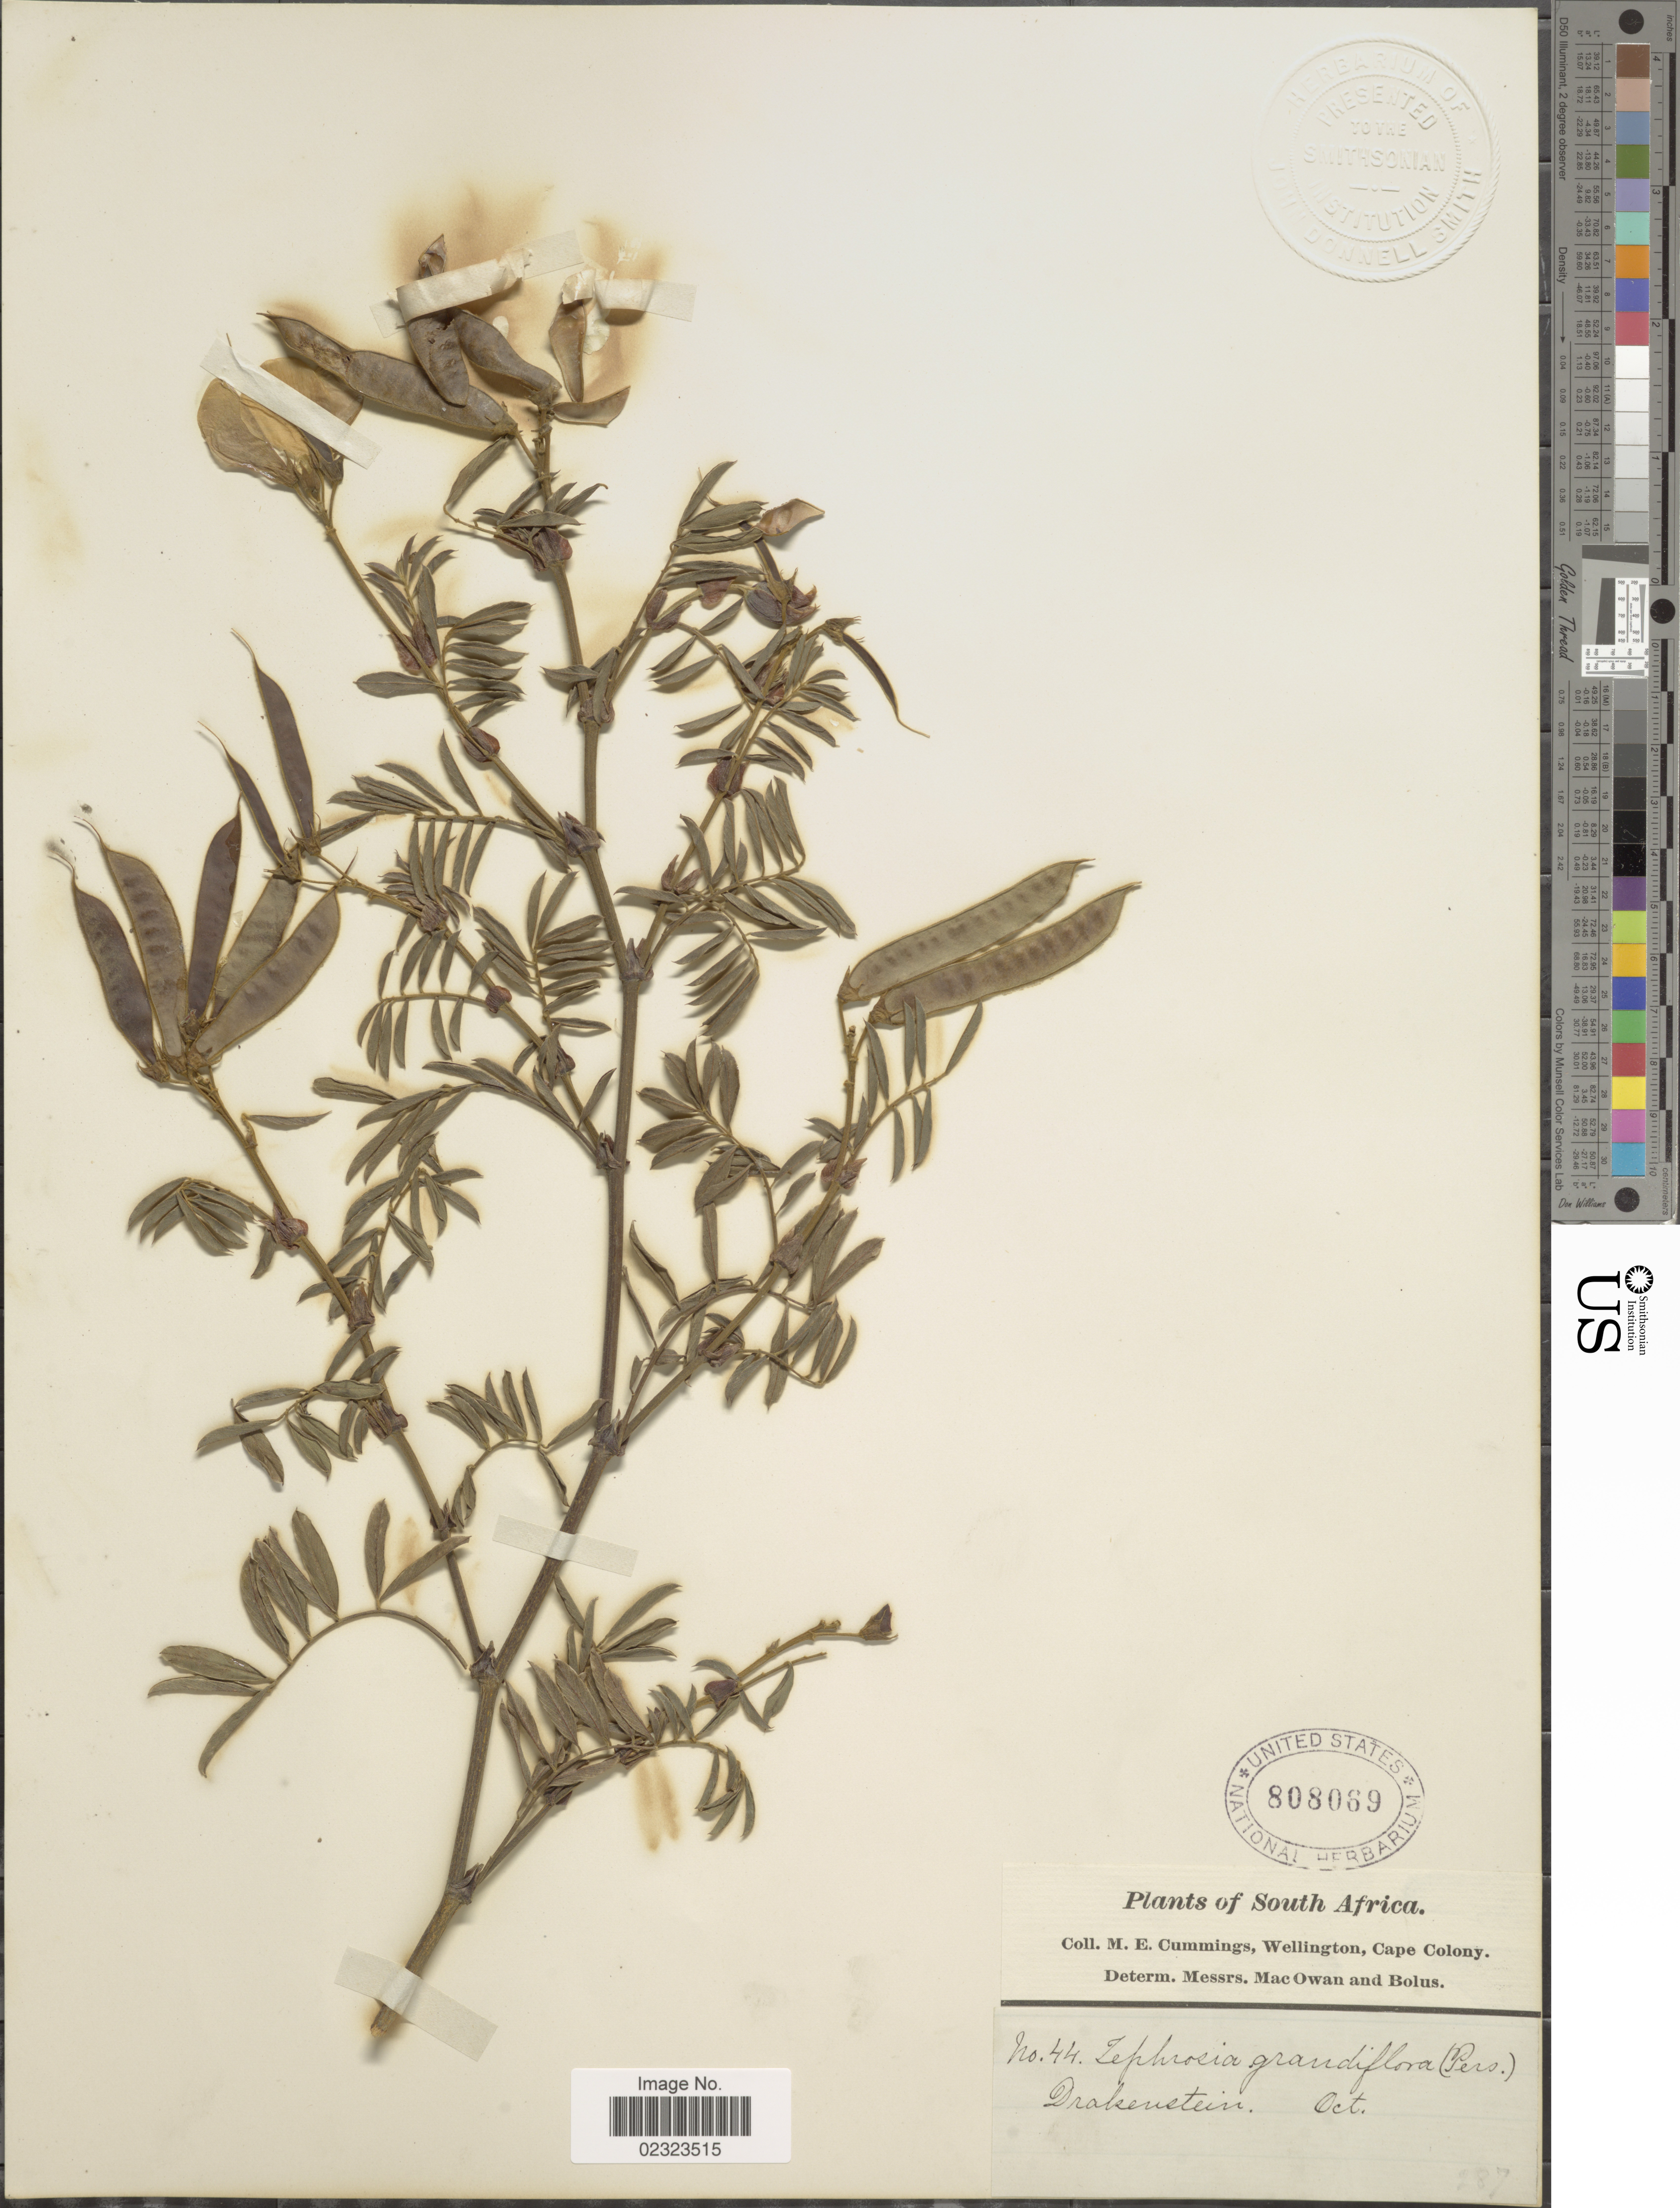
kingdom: Plantae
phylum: Tracheophyta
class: Magnoliopsida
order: Fabales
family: Fabaceae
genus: Tephrosia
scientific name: Tephrosia grandiflora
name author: (Vahl) Pers.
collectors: M. E. Cummings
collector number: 44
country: South Africa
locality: Drakenstein.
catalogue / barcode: US 808069